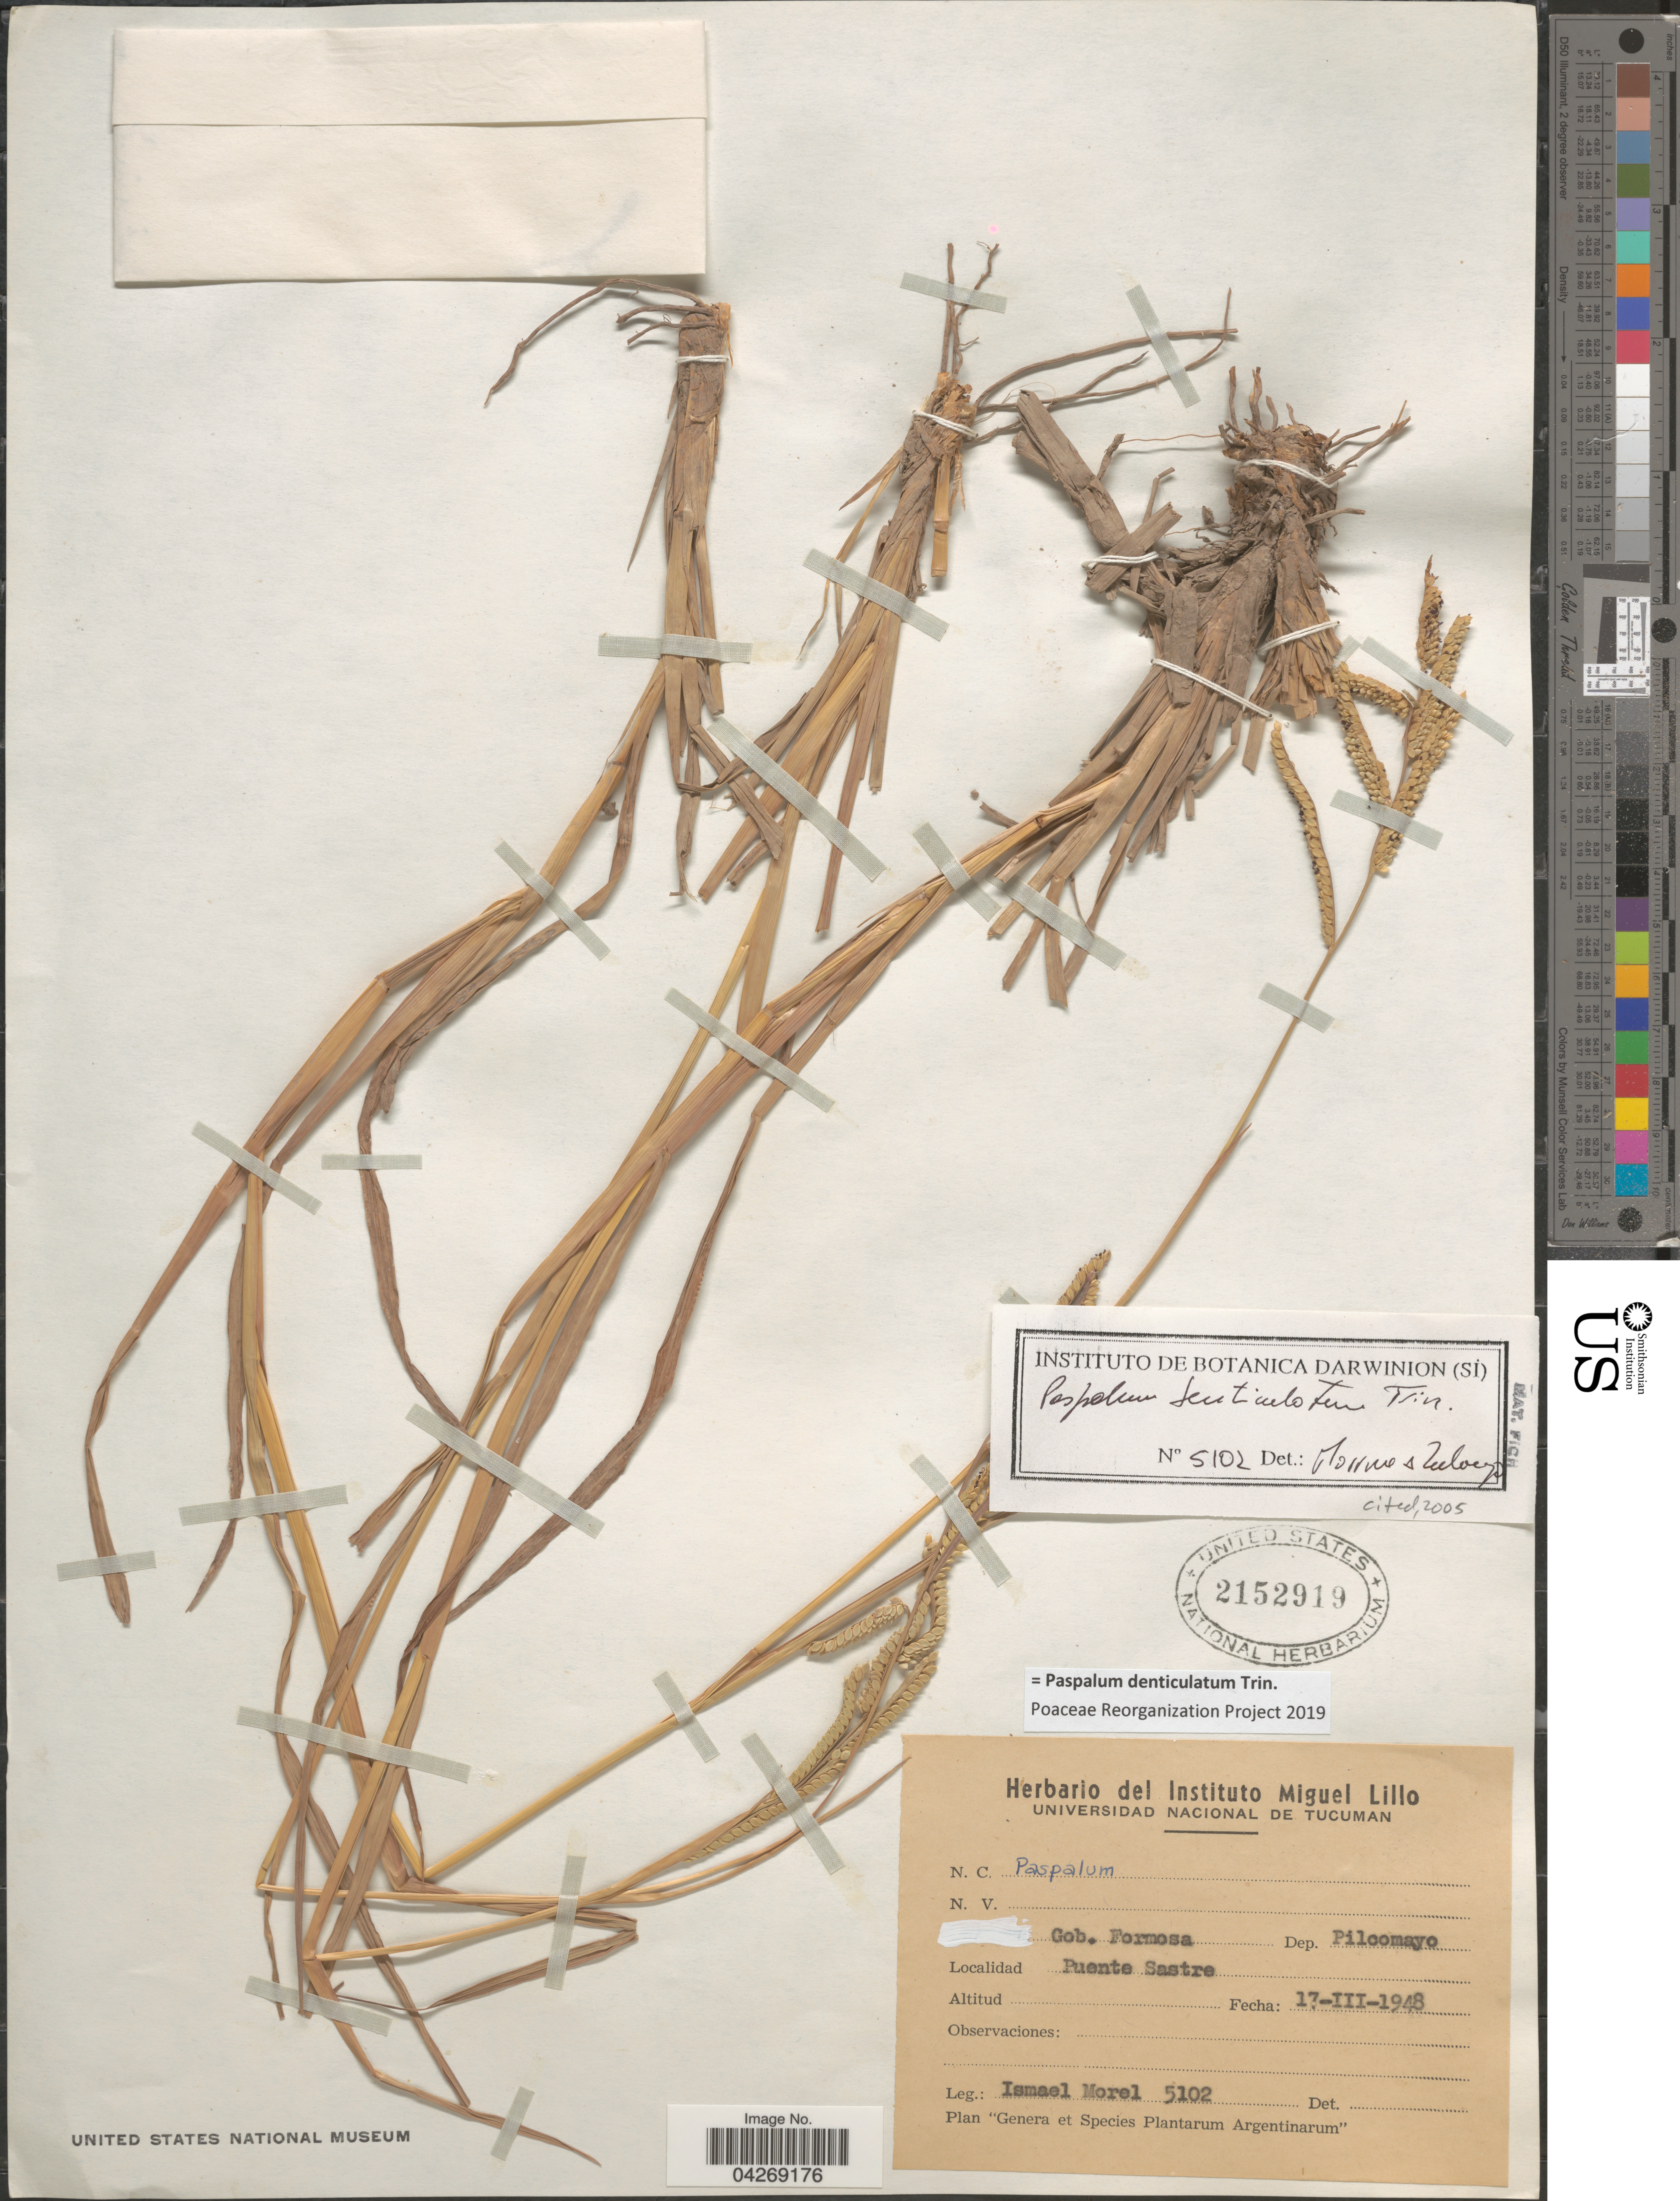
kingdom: Plantae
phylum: Tracheophyta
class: Liliopsida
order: Poales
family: Poaceae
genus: Paspalum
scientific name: Paspalum denticulatum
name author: Trin.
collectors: I. Morel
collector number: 5102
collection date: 1948-03-17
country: Argentina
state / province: Formosa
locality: Gob. Formosa. Dep. Pilcomayo. Puente Sastre.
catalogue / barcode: US 2152919